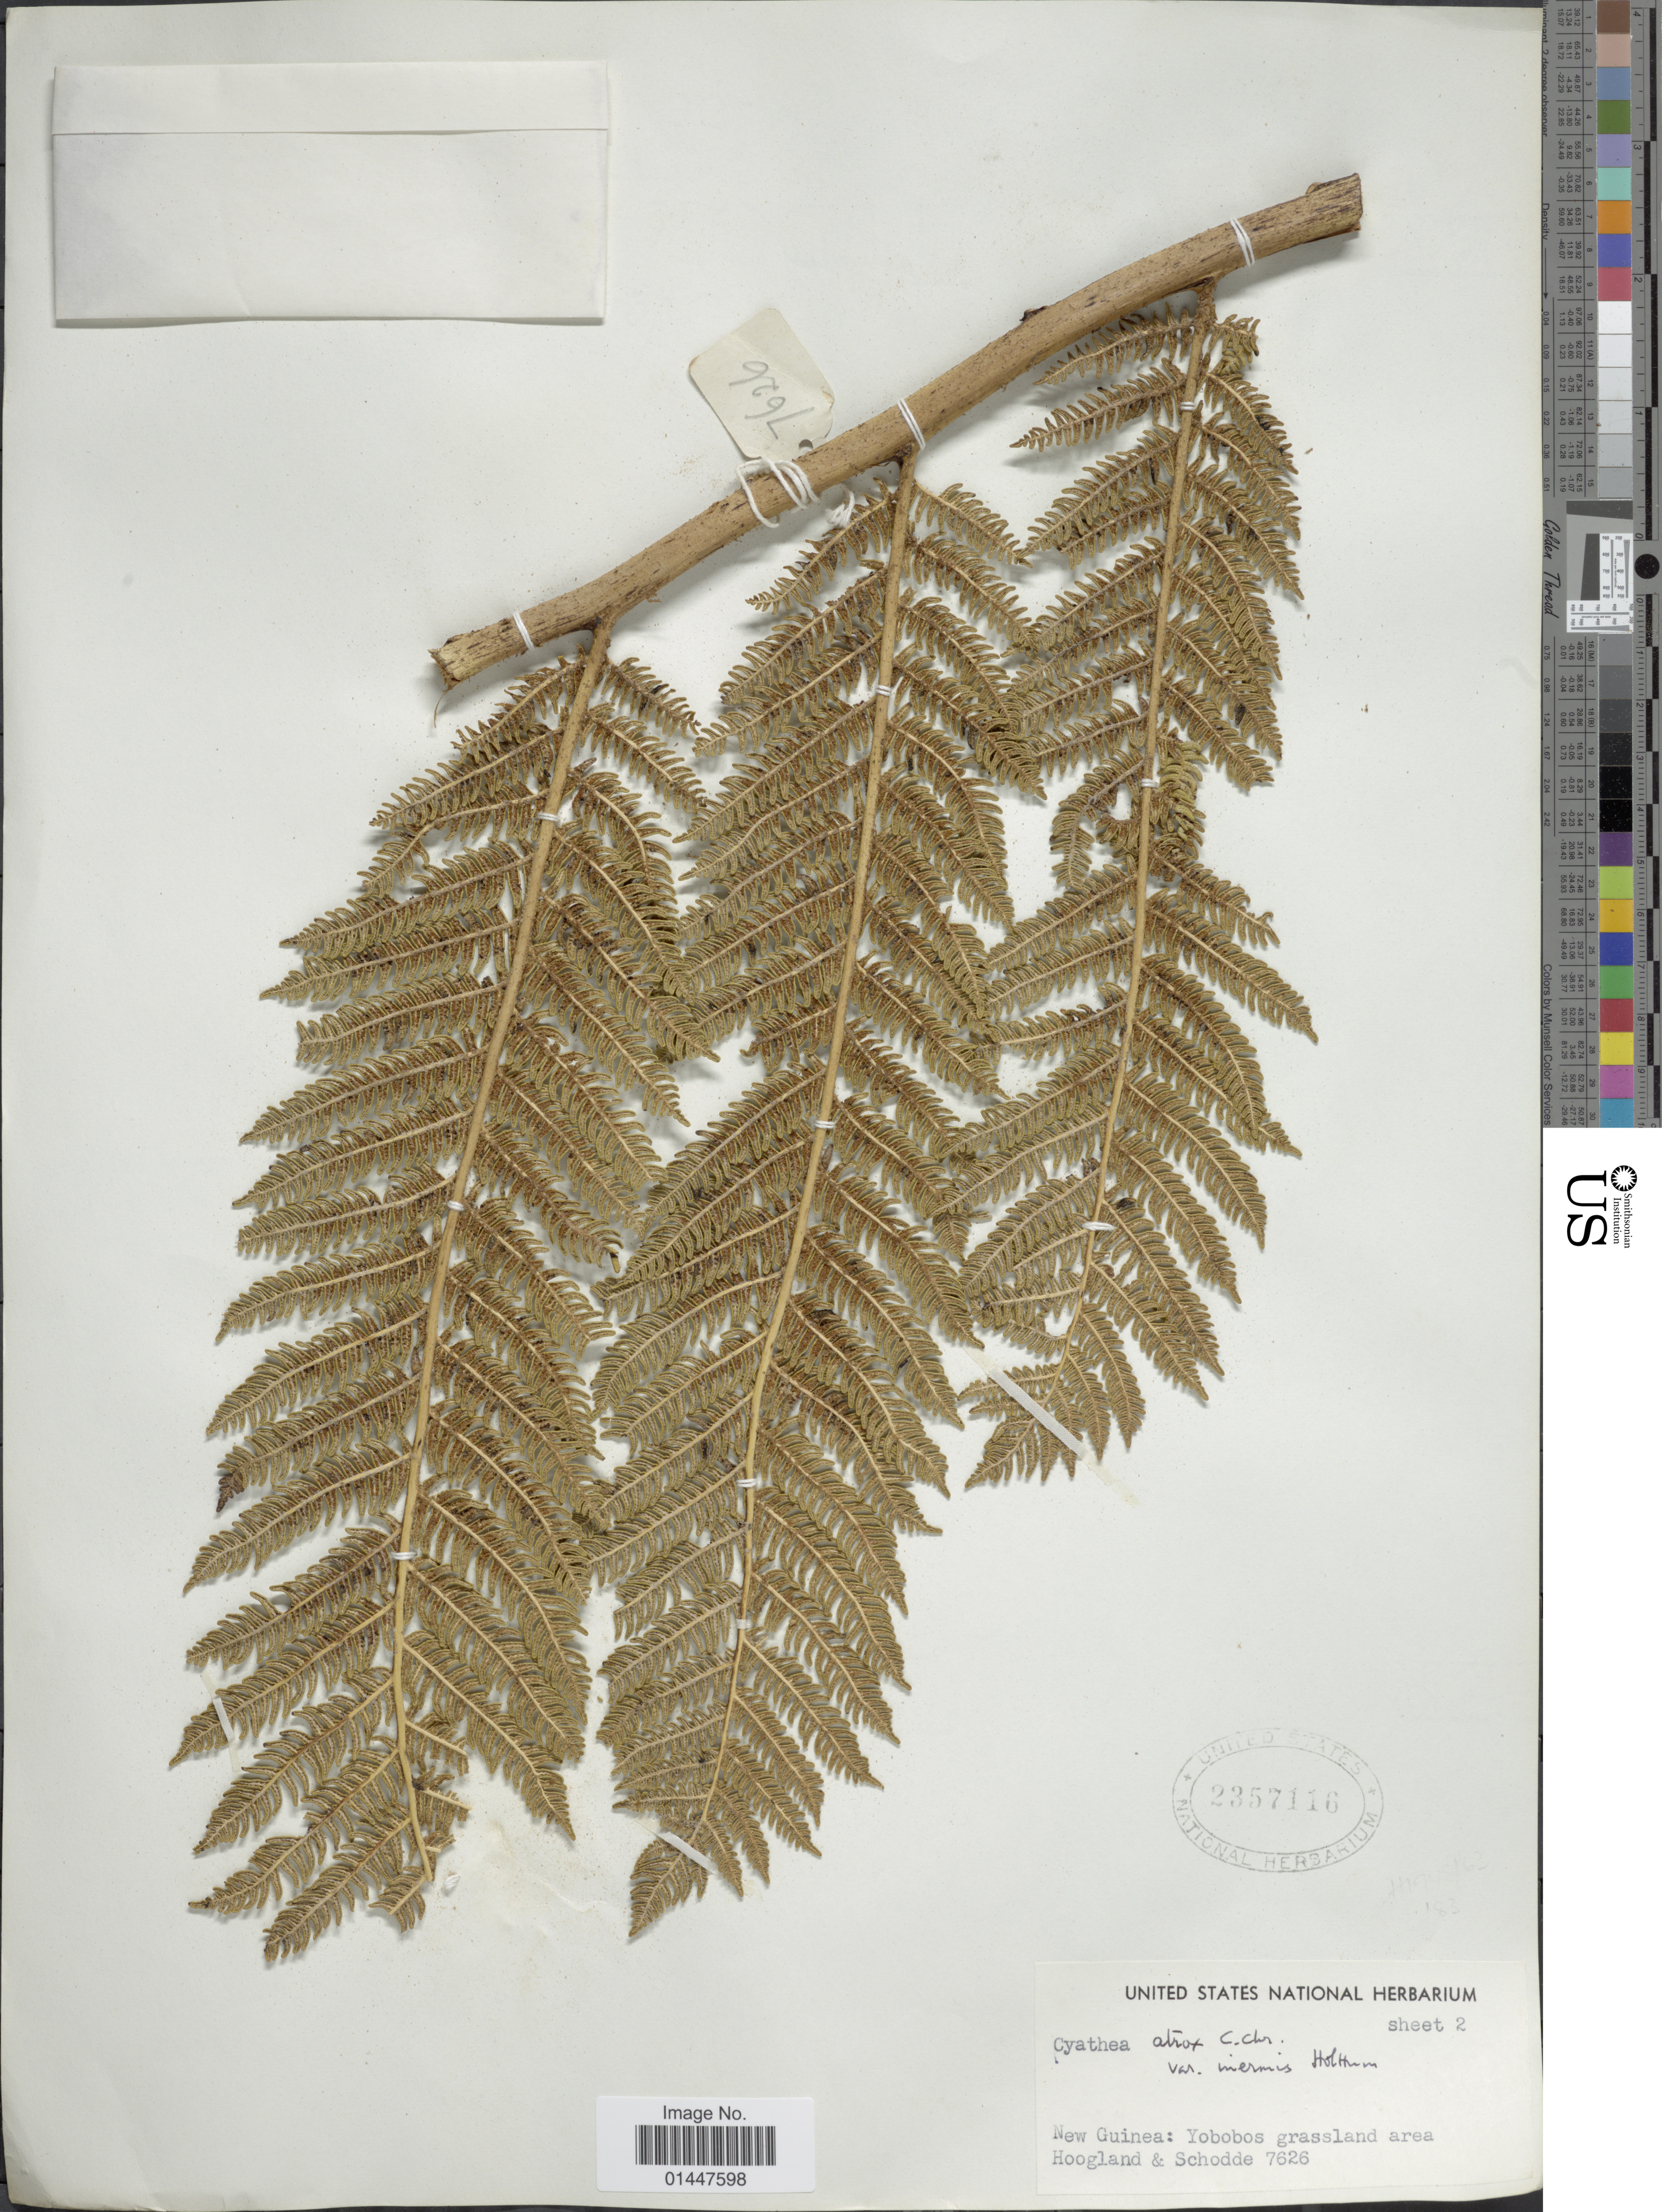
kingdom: Plantae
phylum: Tracheophyta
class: Polypodiopsida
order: Cyatheales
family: Cyatheaceae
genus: Sphaeropteris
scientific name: Sphaeropteris atrox var. inermis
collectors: R. D. Hoogland & Schodde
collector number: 7626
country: Papua New Guinea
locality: New Guinea: Yobobos grassland area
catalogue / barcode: US 2357116